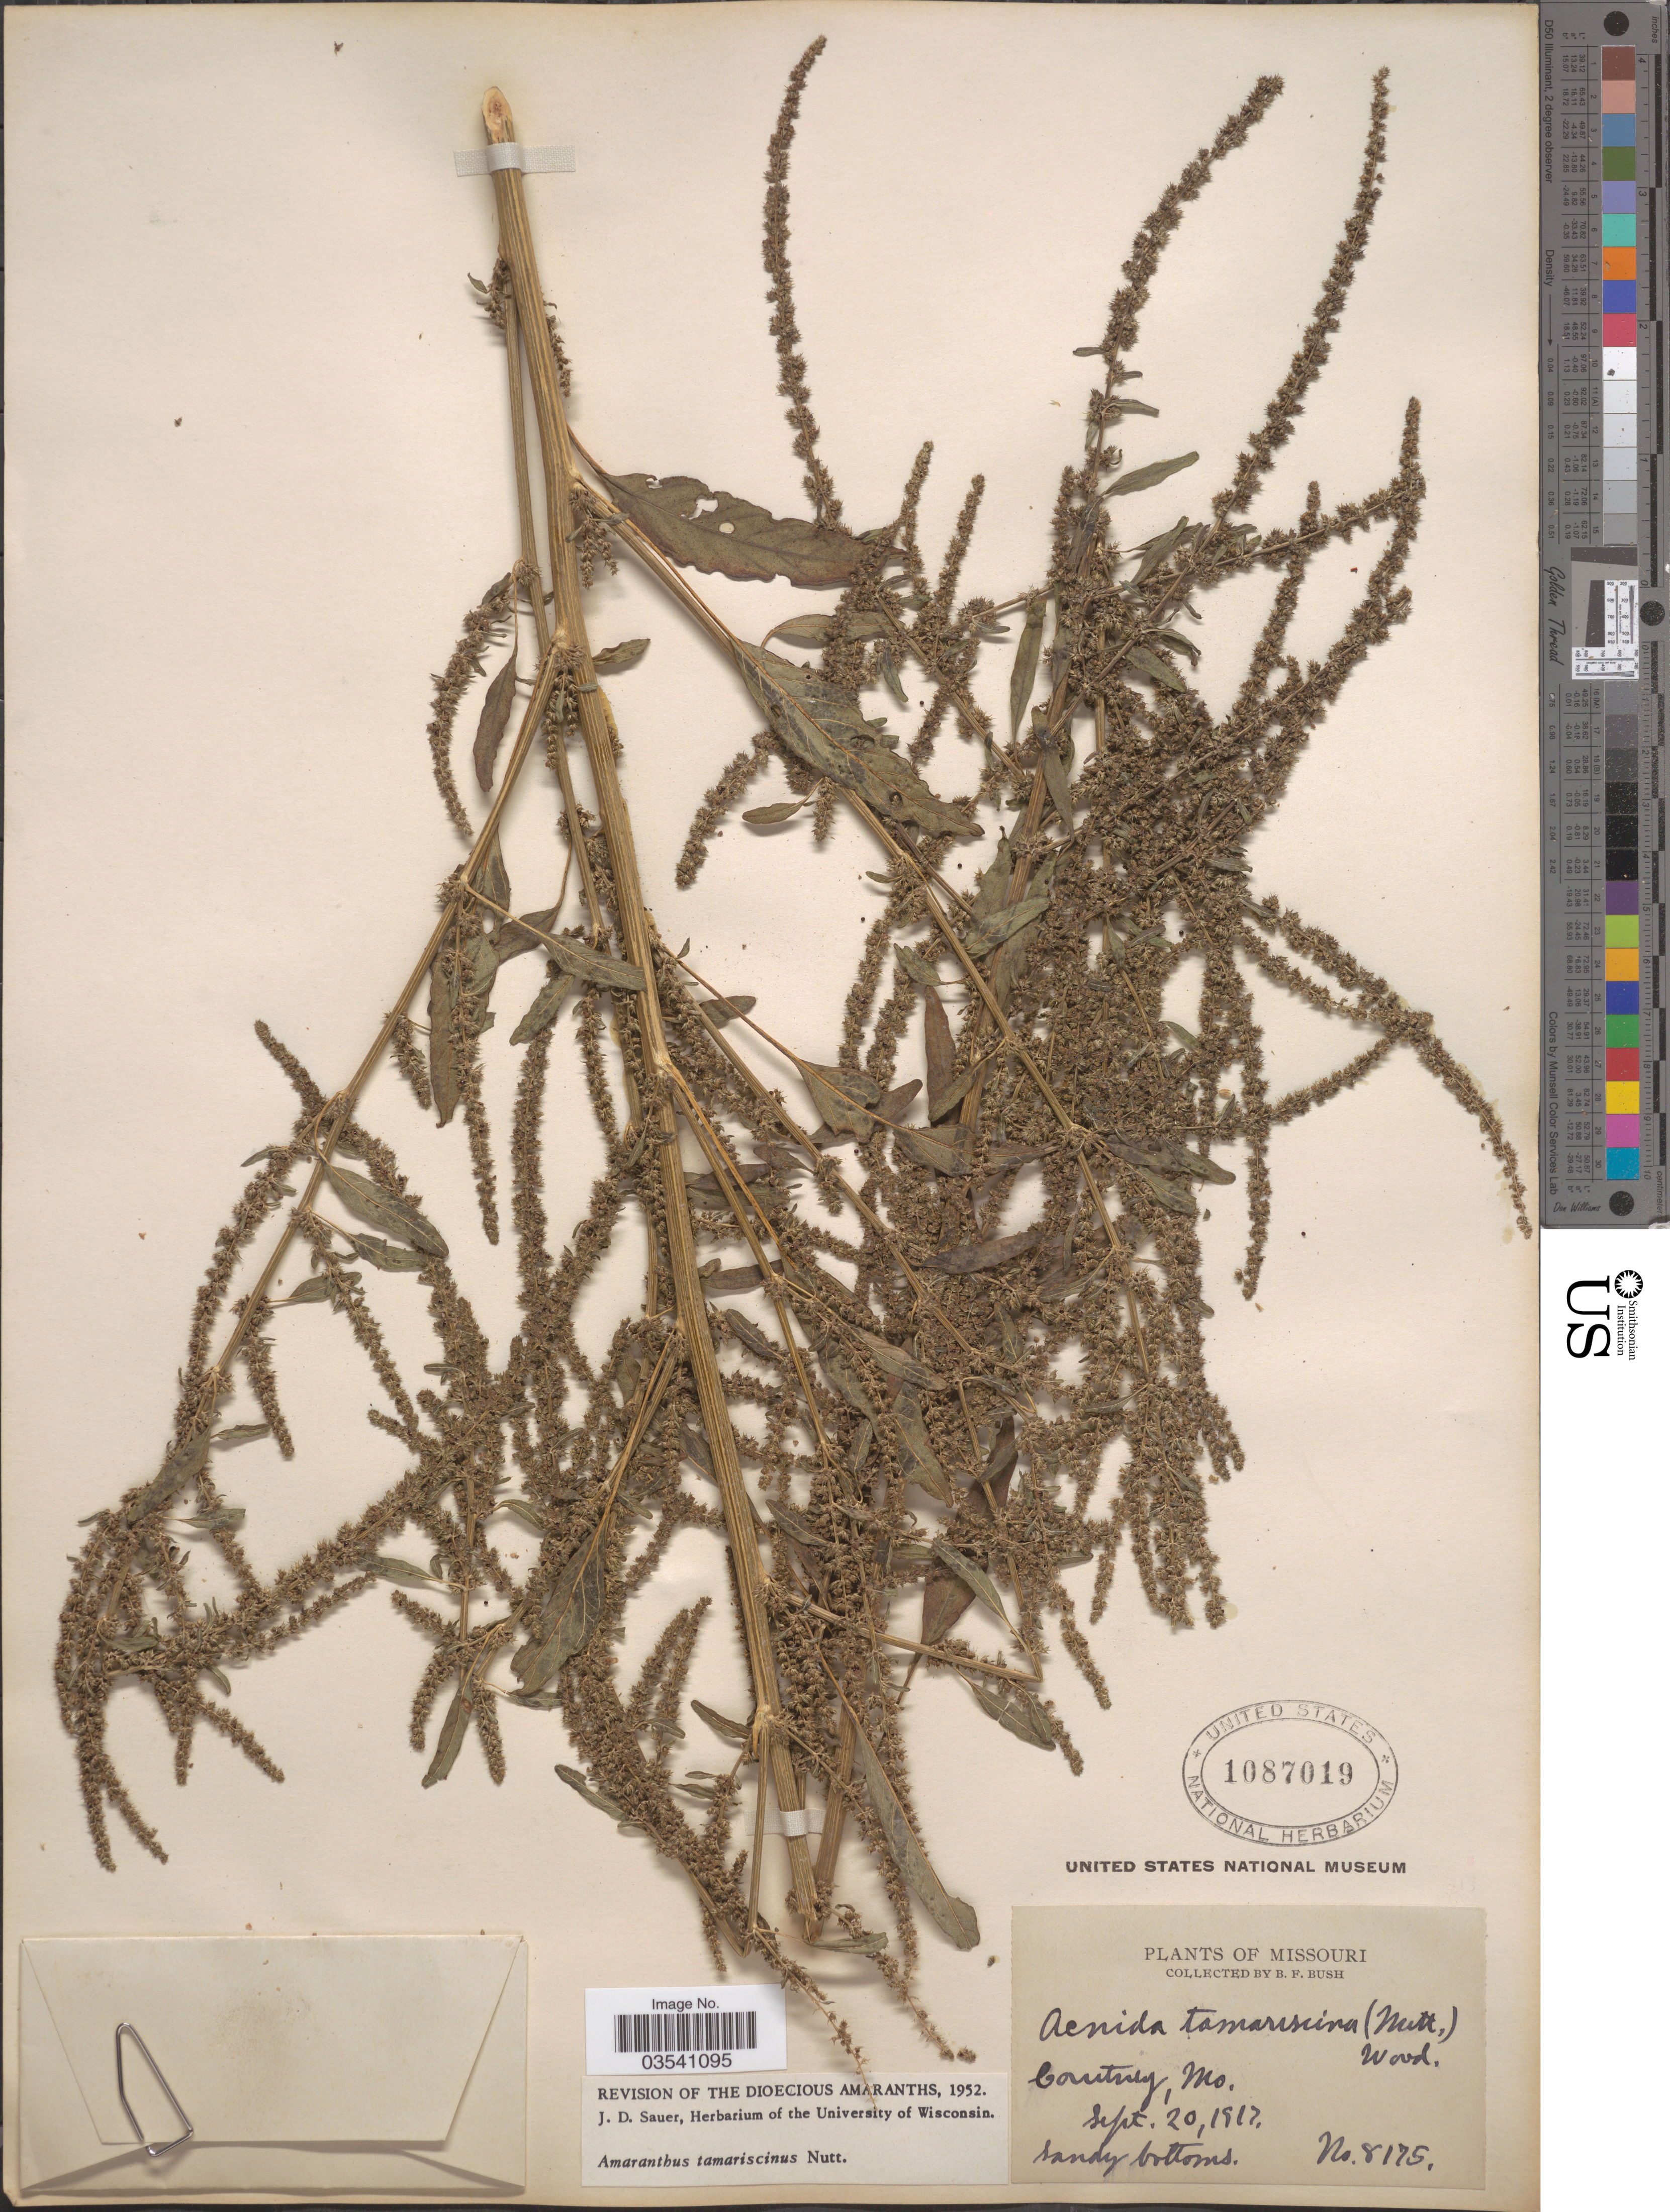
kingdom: Plantae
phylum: Tracheophyta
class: Magnoliopsida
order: Caryophyllales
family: Amaranthaceae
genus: Amaranthus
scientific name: Amaranthus tamariscinus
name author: Nutt.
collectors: B. F. Bush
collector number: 8175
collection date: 1917-09-20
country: United States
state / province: Missouri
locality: Courtney.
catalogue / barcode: US 1087019